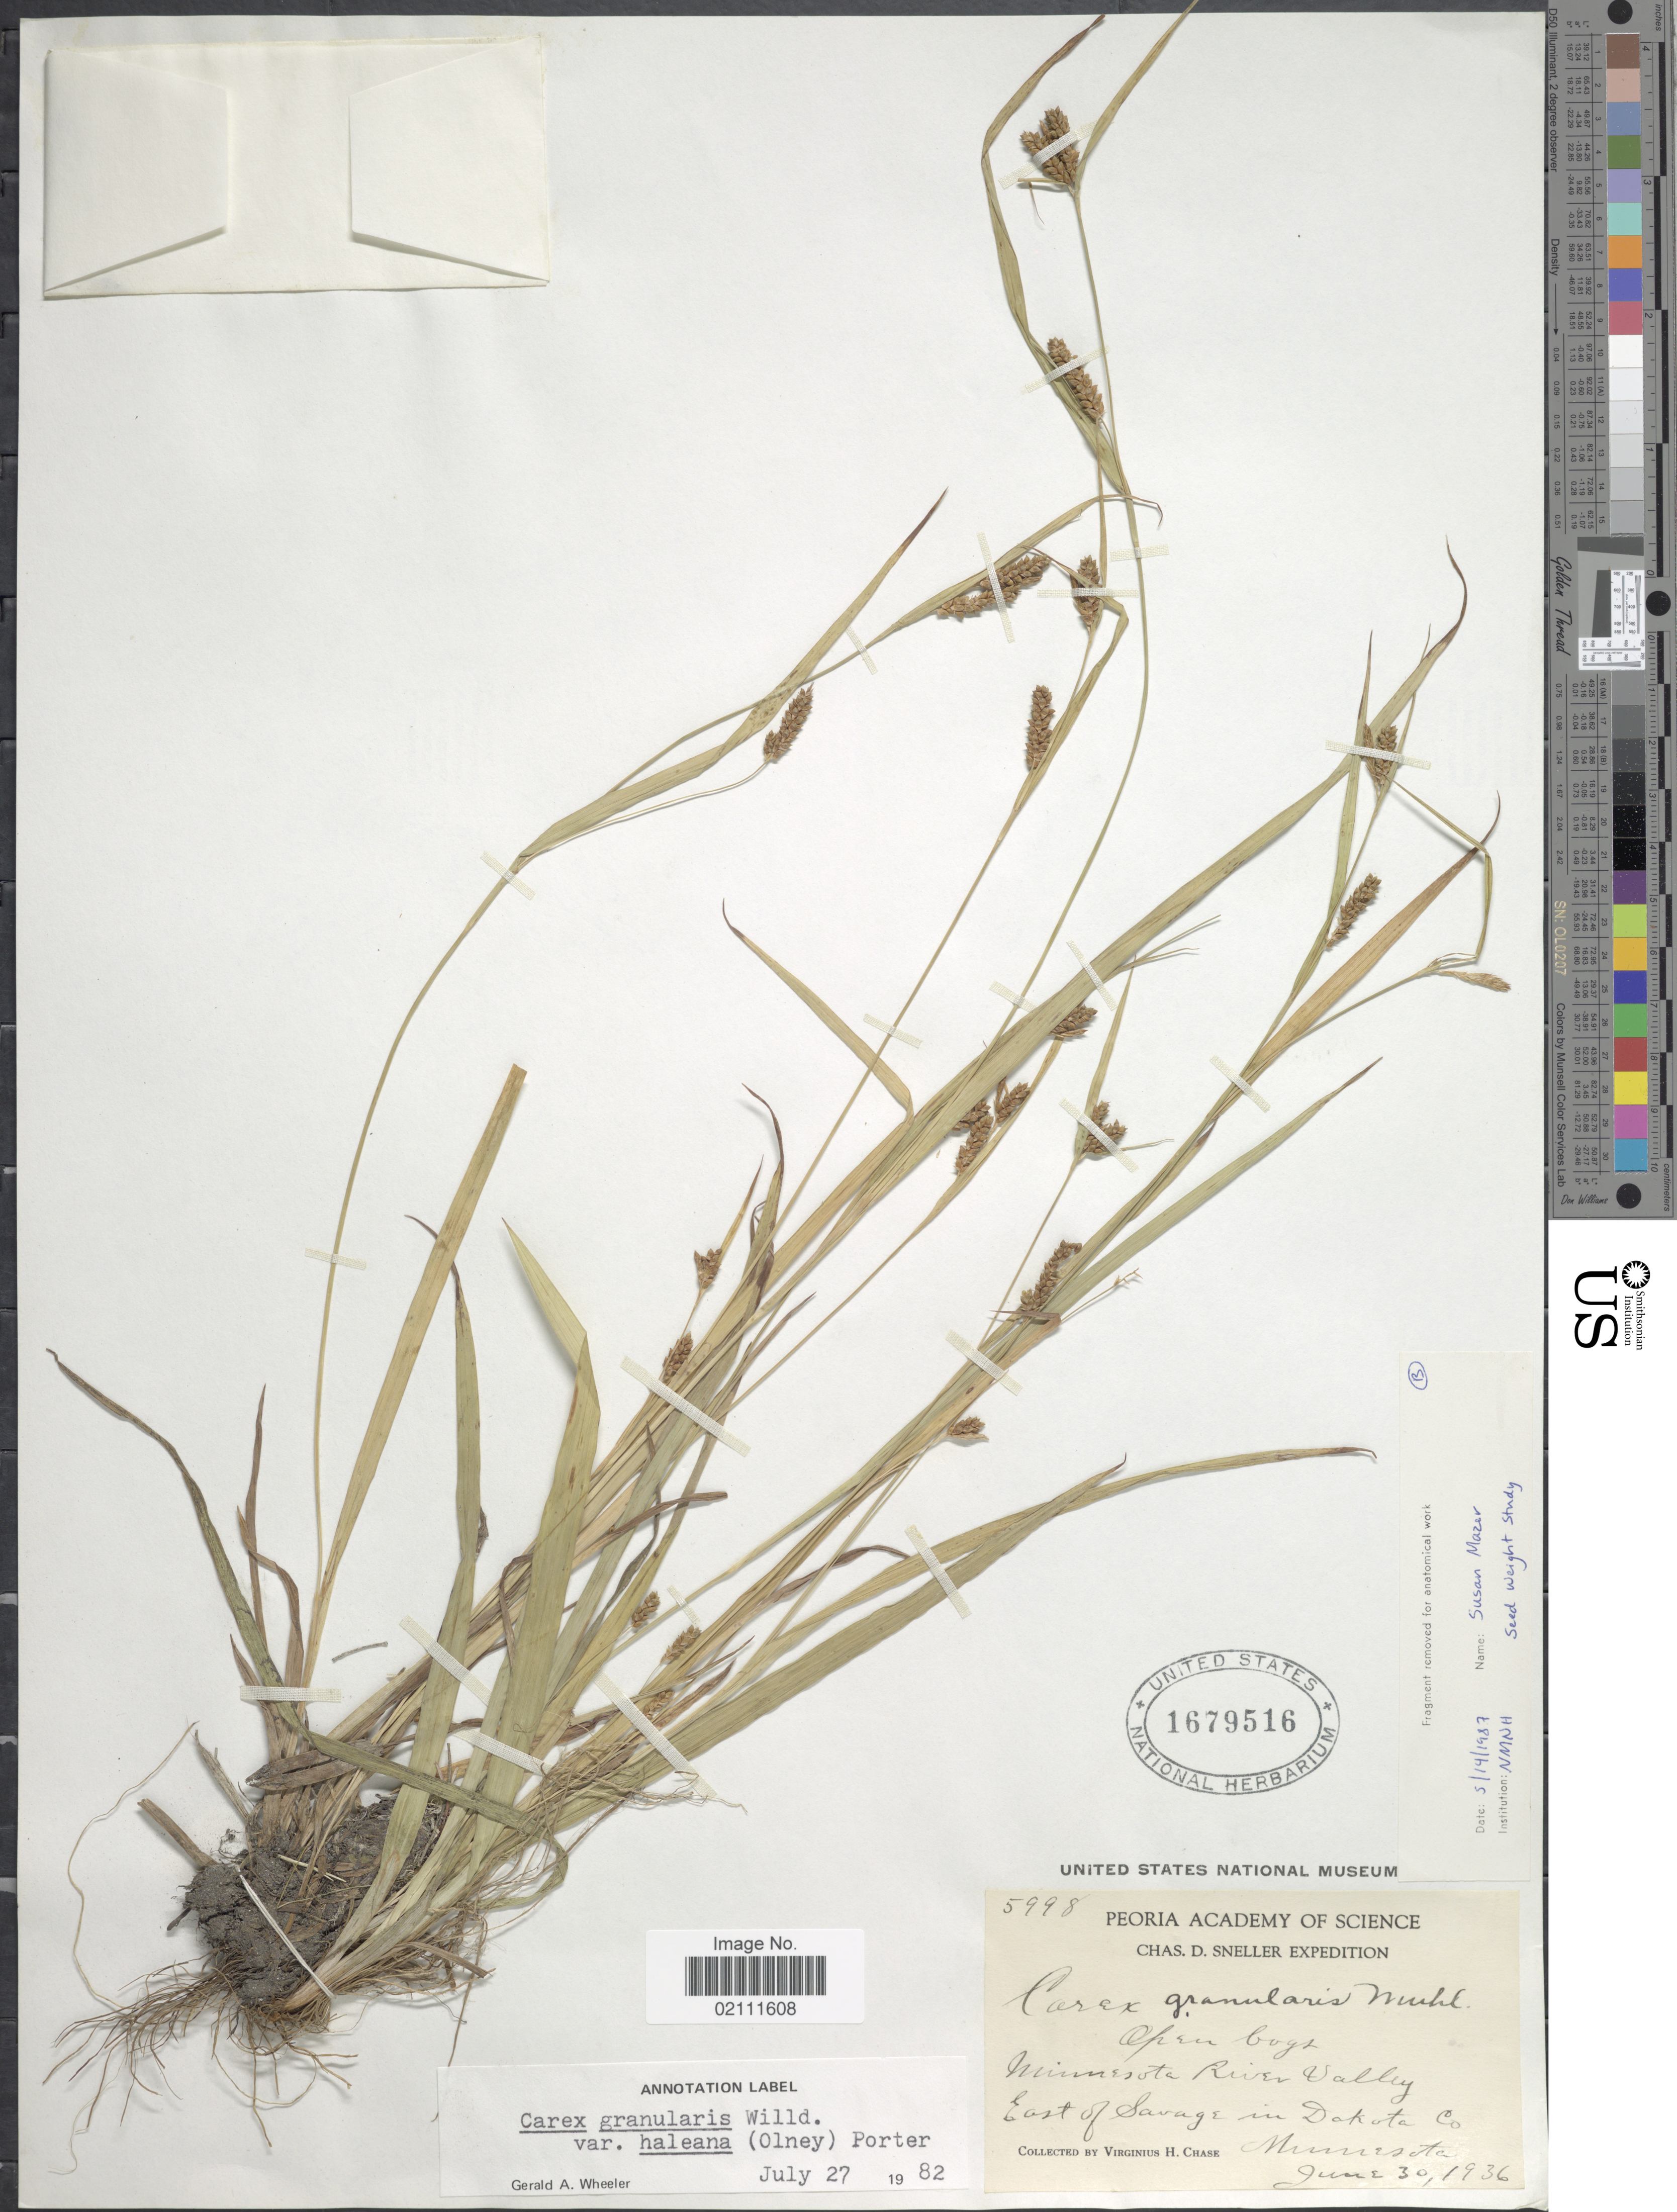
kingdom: Plantae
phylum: Tracheophyta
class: Liliopsida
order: Poales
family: Cyperaceae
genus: Carex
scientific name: Carex granularis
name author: Muhl. ex Willd.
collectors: V. H. Chase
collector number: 5998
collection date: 1936-06-30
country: United States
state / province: Minnesota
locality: Minnesota River Valley, East of Savage in Dakota Co.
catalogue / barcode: US 1679516